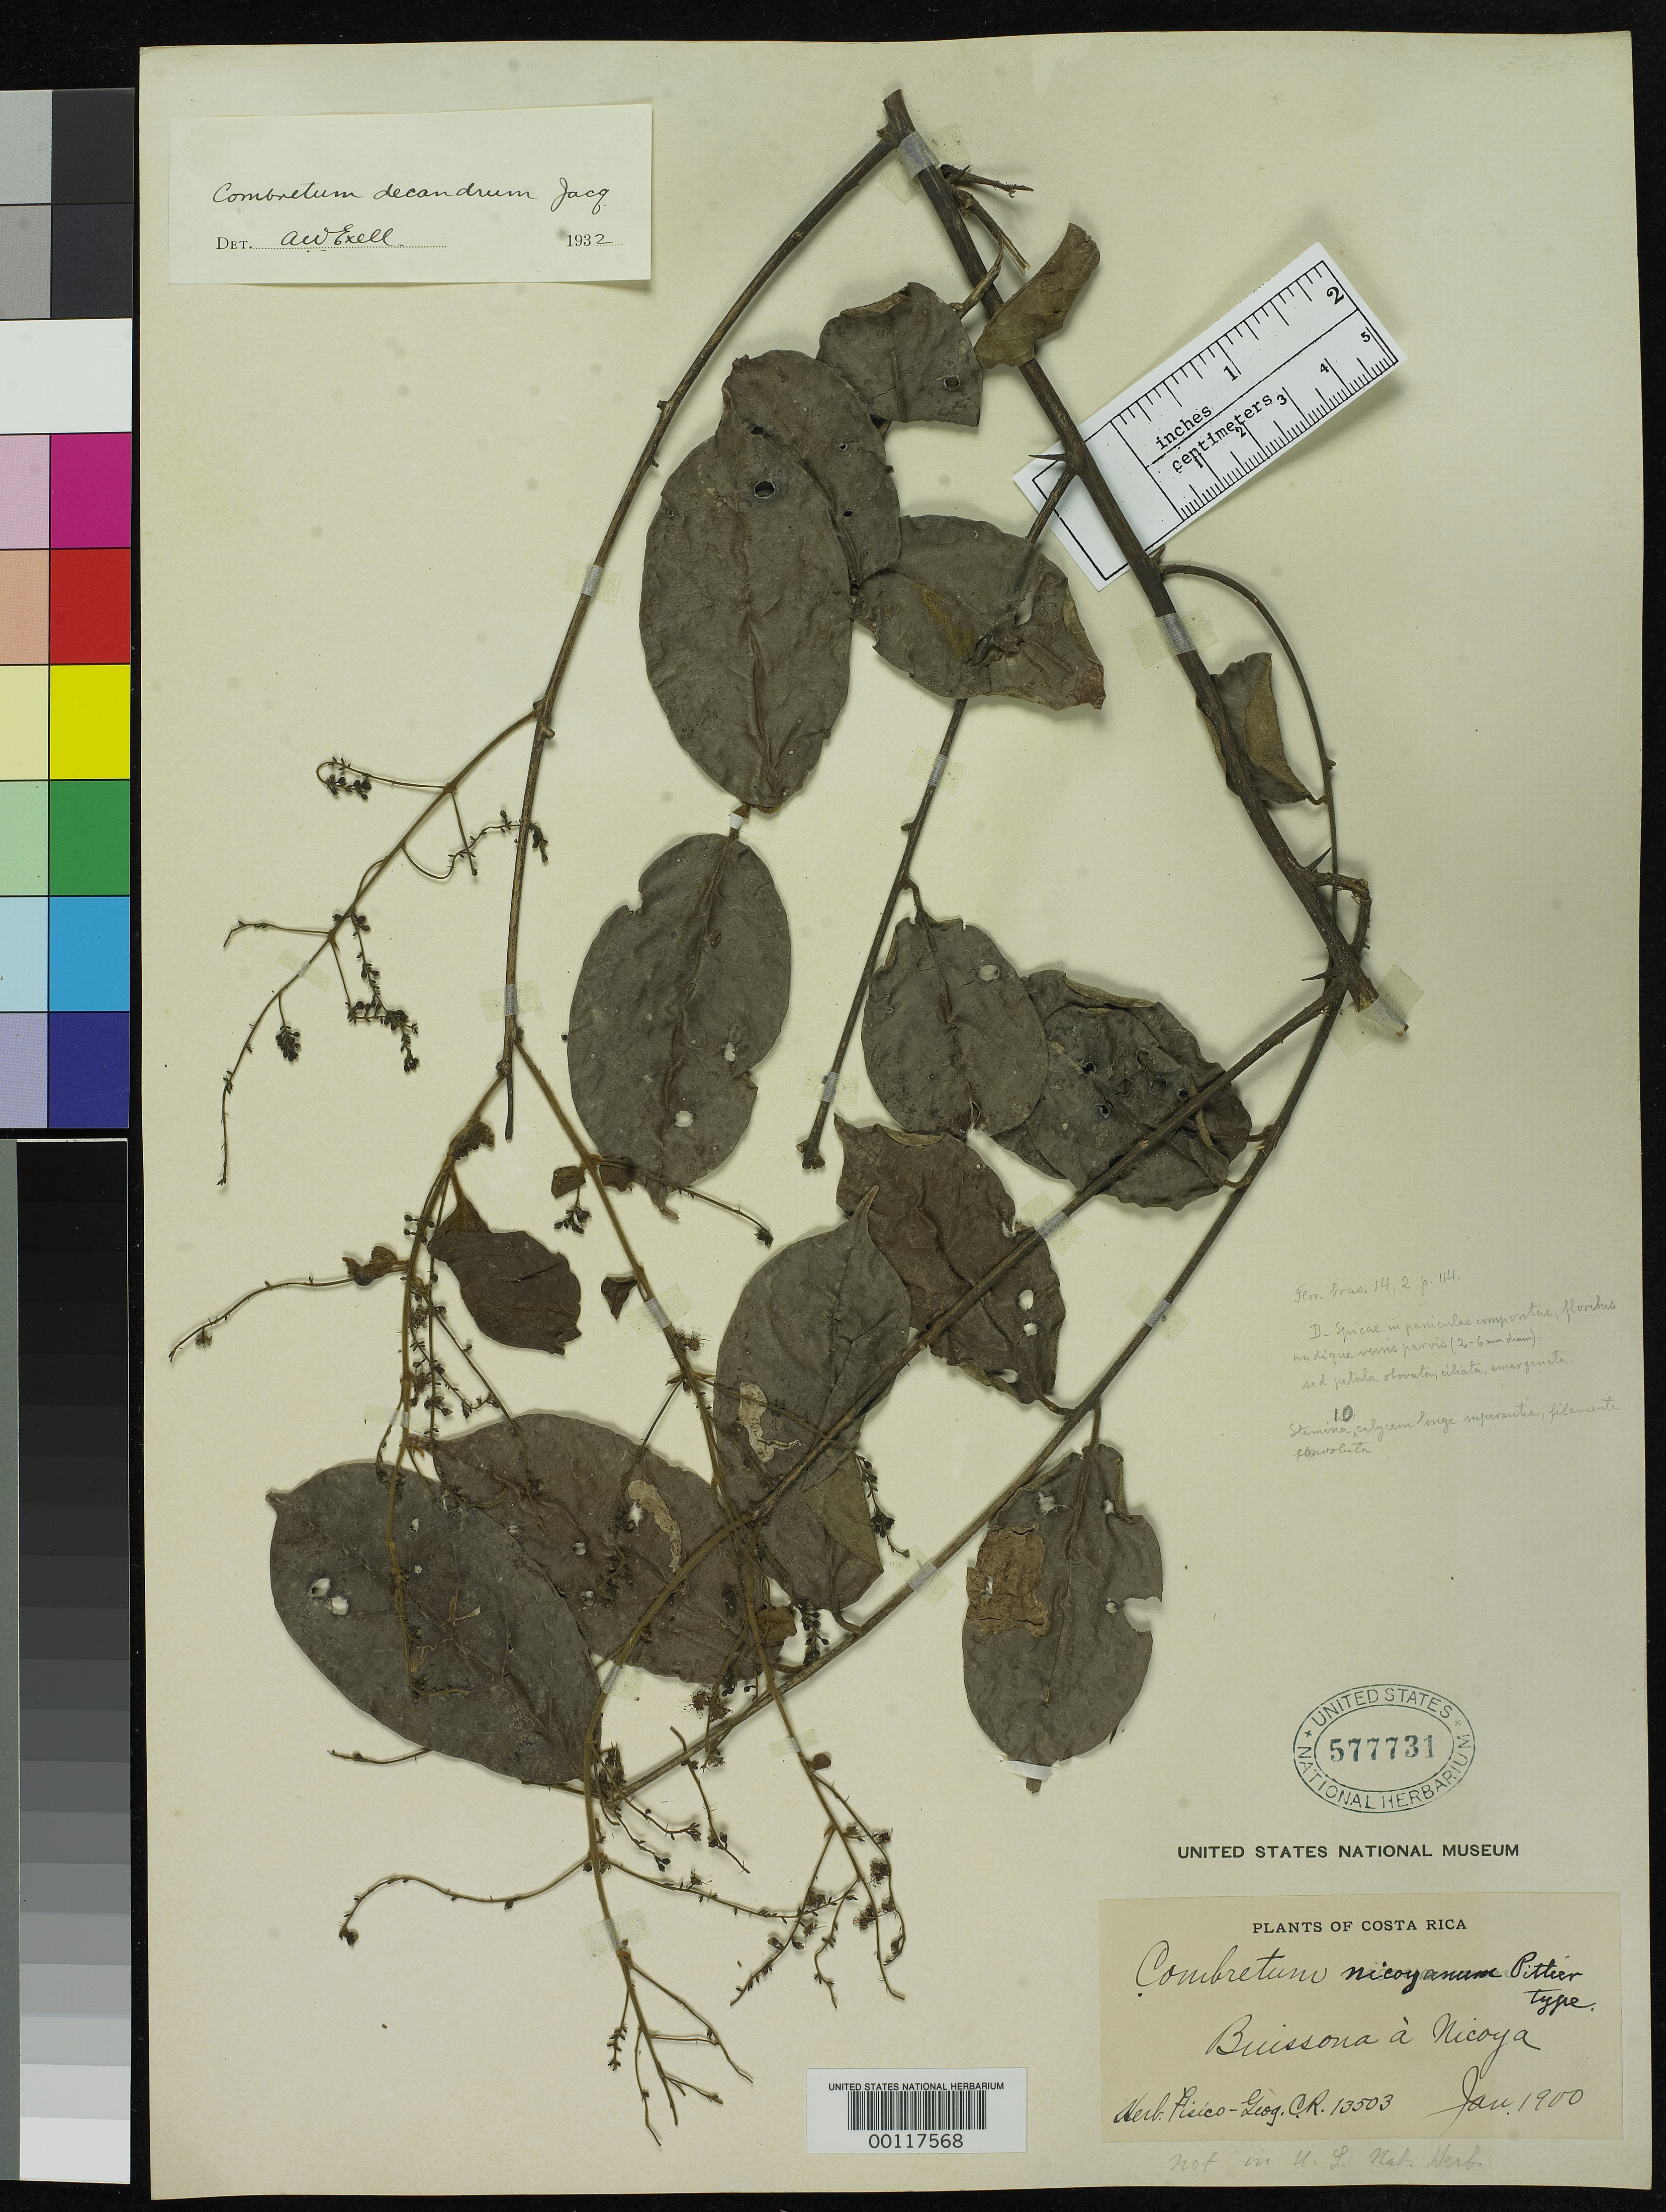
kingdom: Plantae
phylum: Tracheophyta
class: Magnoliopsida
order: Myrtales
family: Combretaceae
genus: Combretum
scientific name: Combretum nicoyanum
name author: Pittier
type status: Holotype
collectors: A. Tonduz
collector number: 13503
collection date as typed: Jan 1900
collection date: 1900-01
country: Costa Rica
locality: Buissons a Nicoya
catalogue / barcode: US 577731